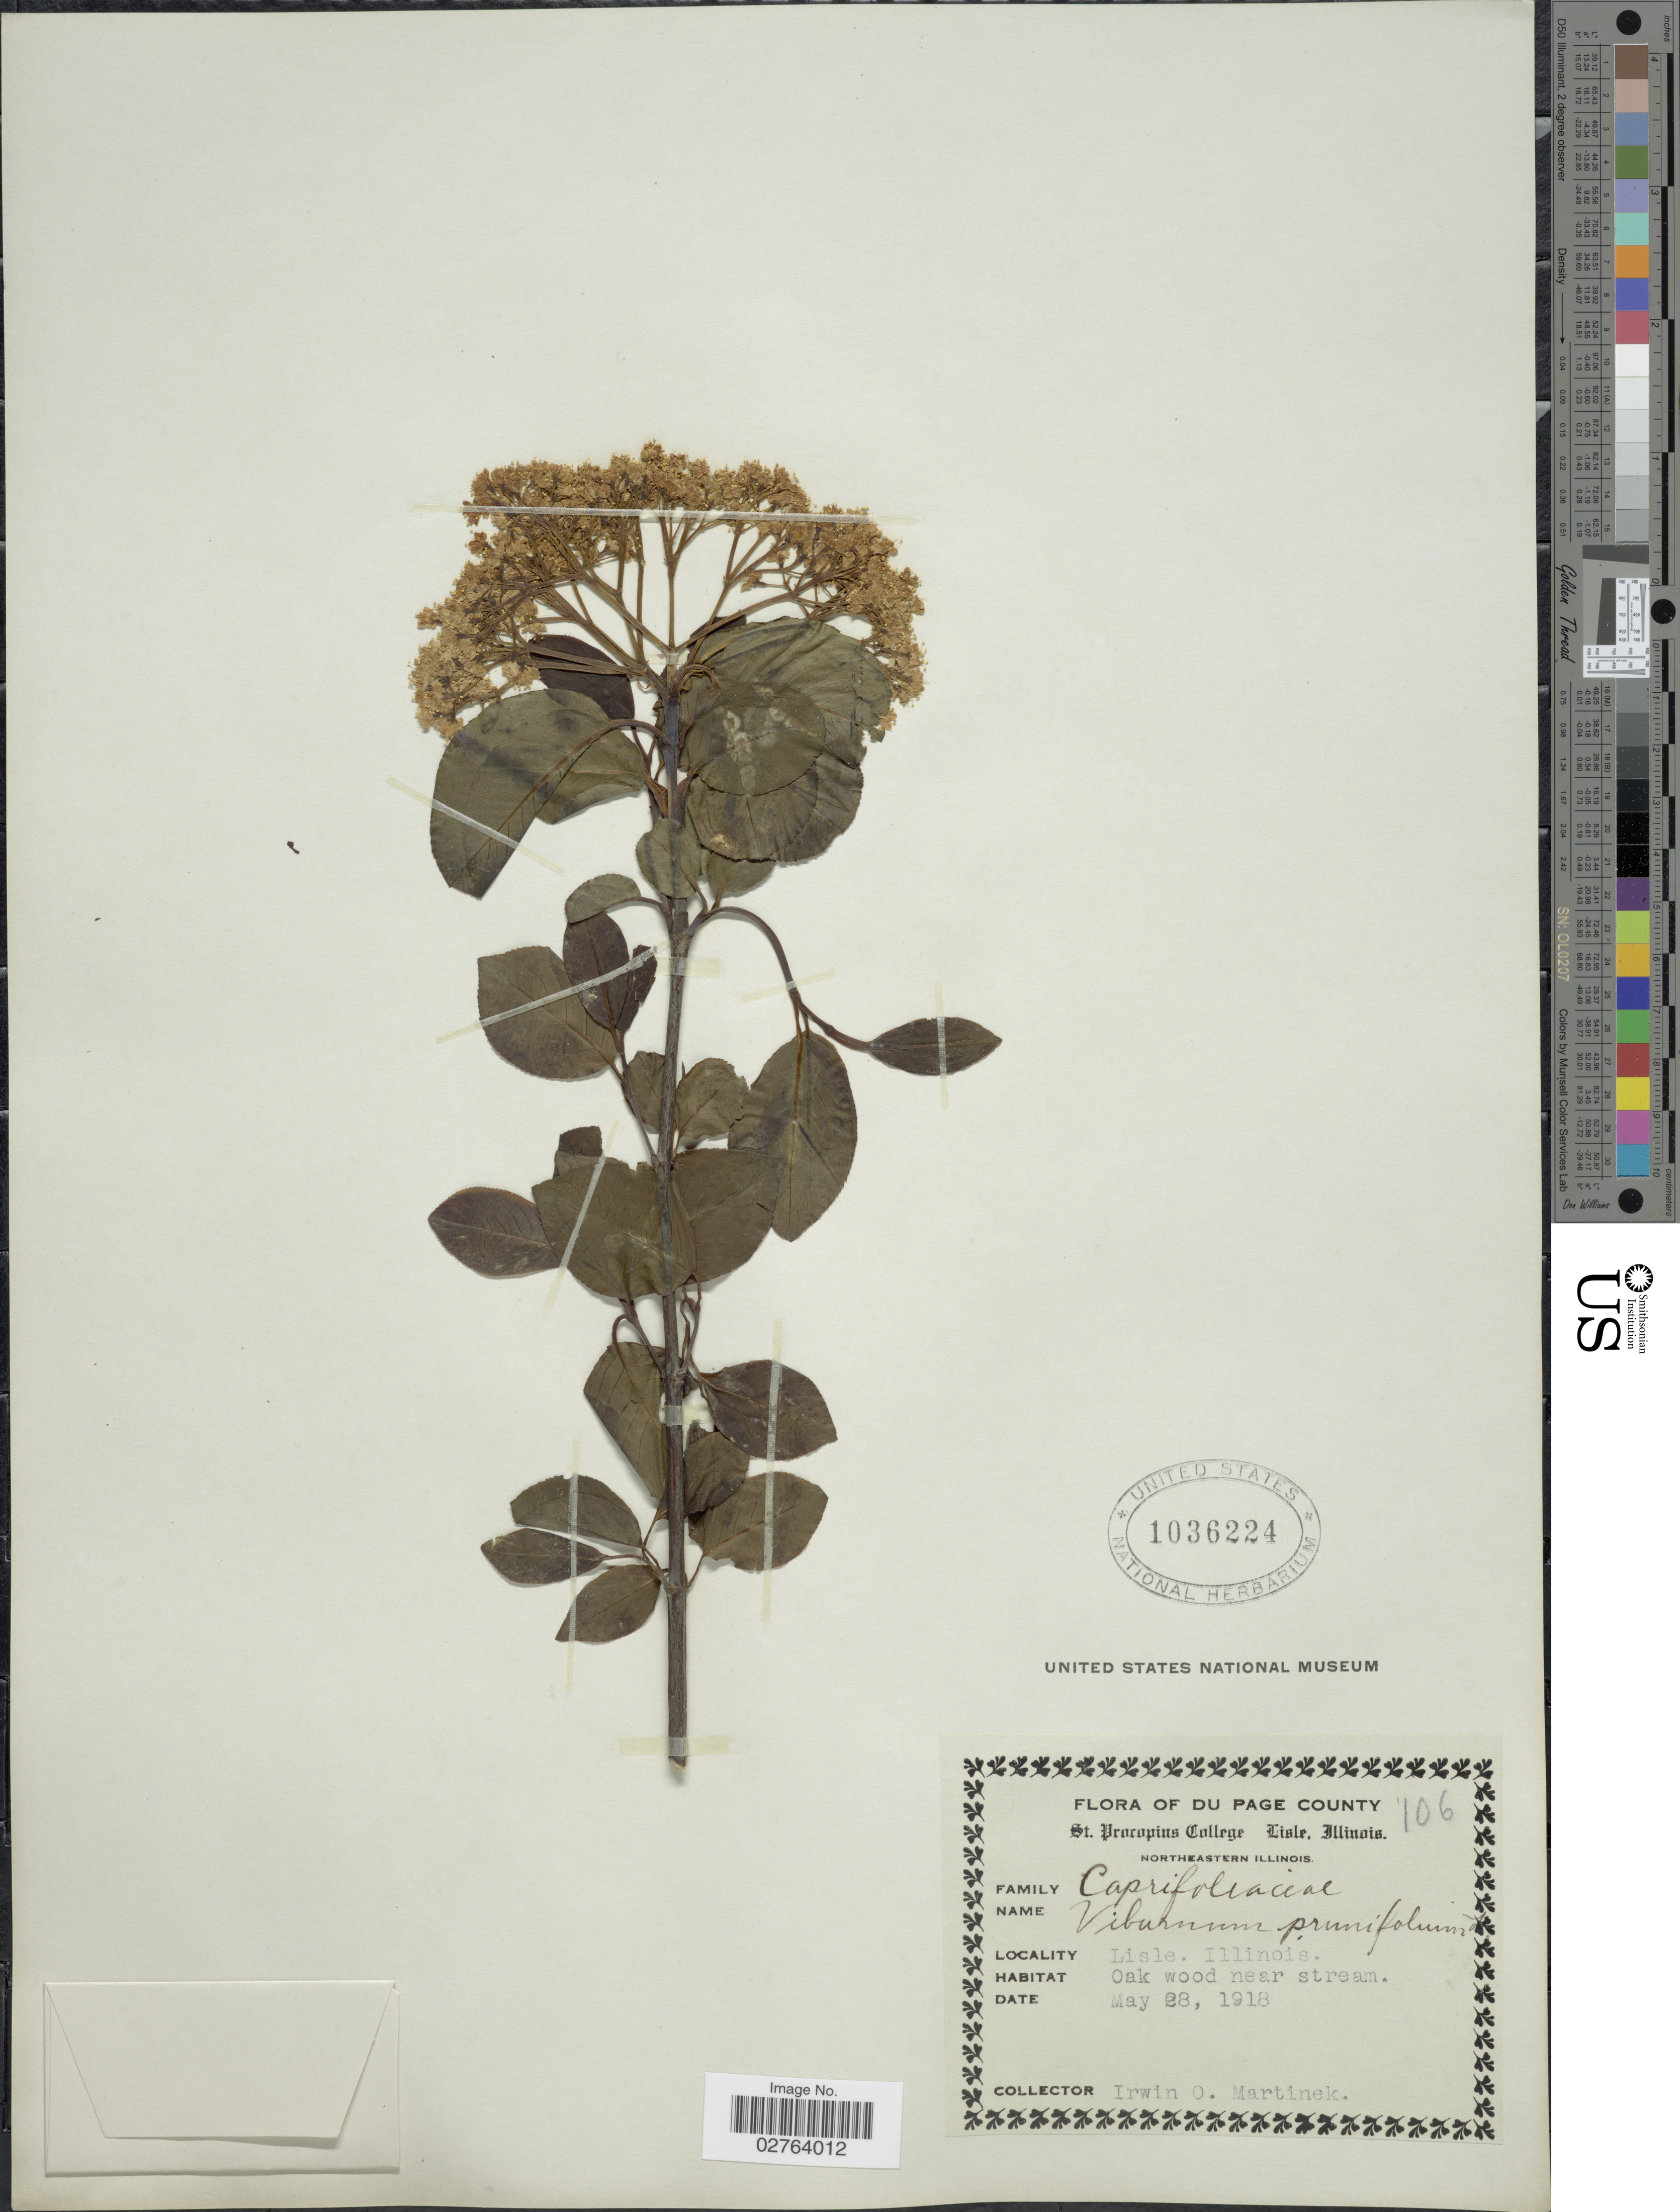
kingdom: Plantae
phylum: Tracheophyta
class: Magnoliopsida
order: Dipsacales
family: Viburnaceae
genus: Viburnum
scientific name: Viburnum prunifolium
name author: L.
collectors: I. Martinek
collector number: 106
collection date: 1918-05-28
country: United States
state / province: Illinois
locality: Du Page County. Northeastern Illinois. Lisle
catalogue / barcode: US 1036224